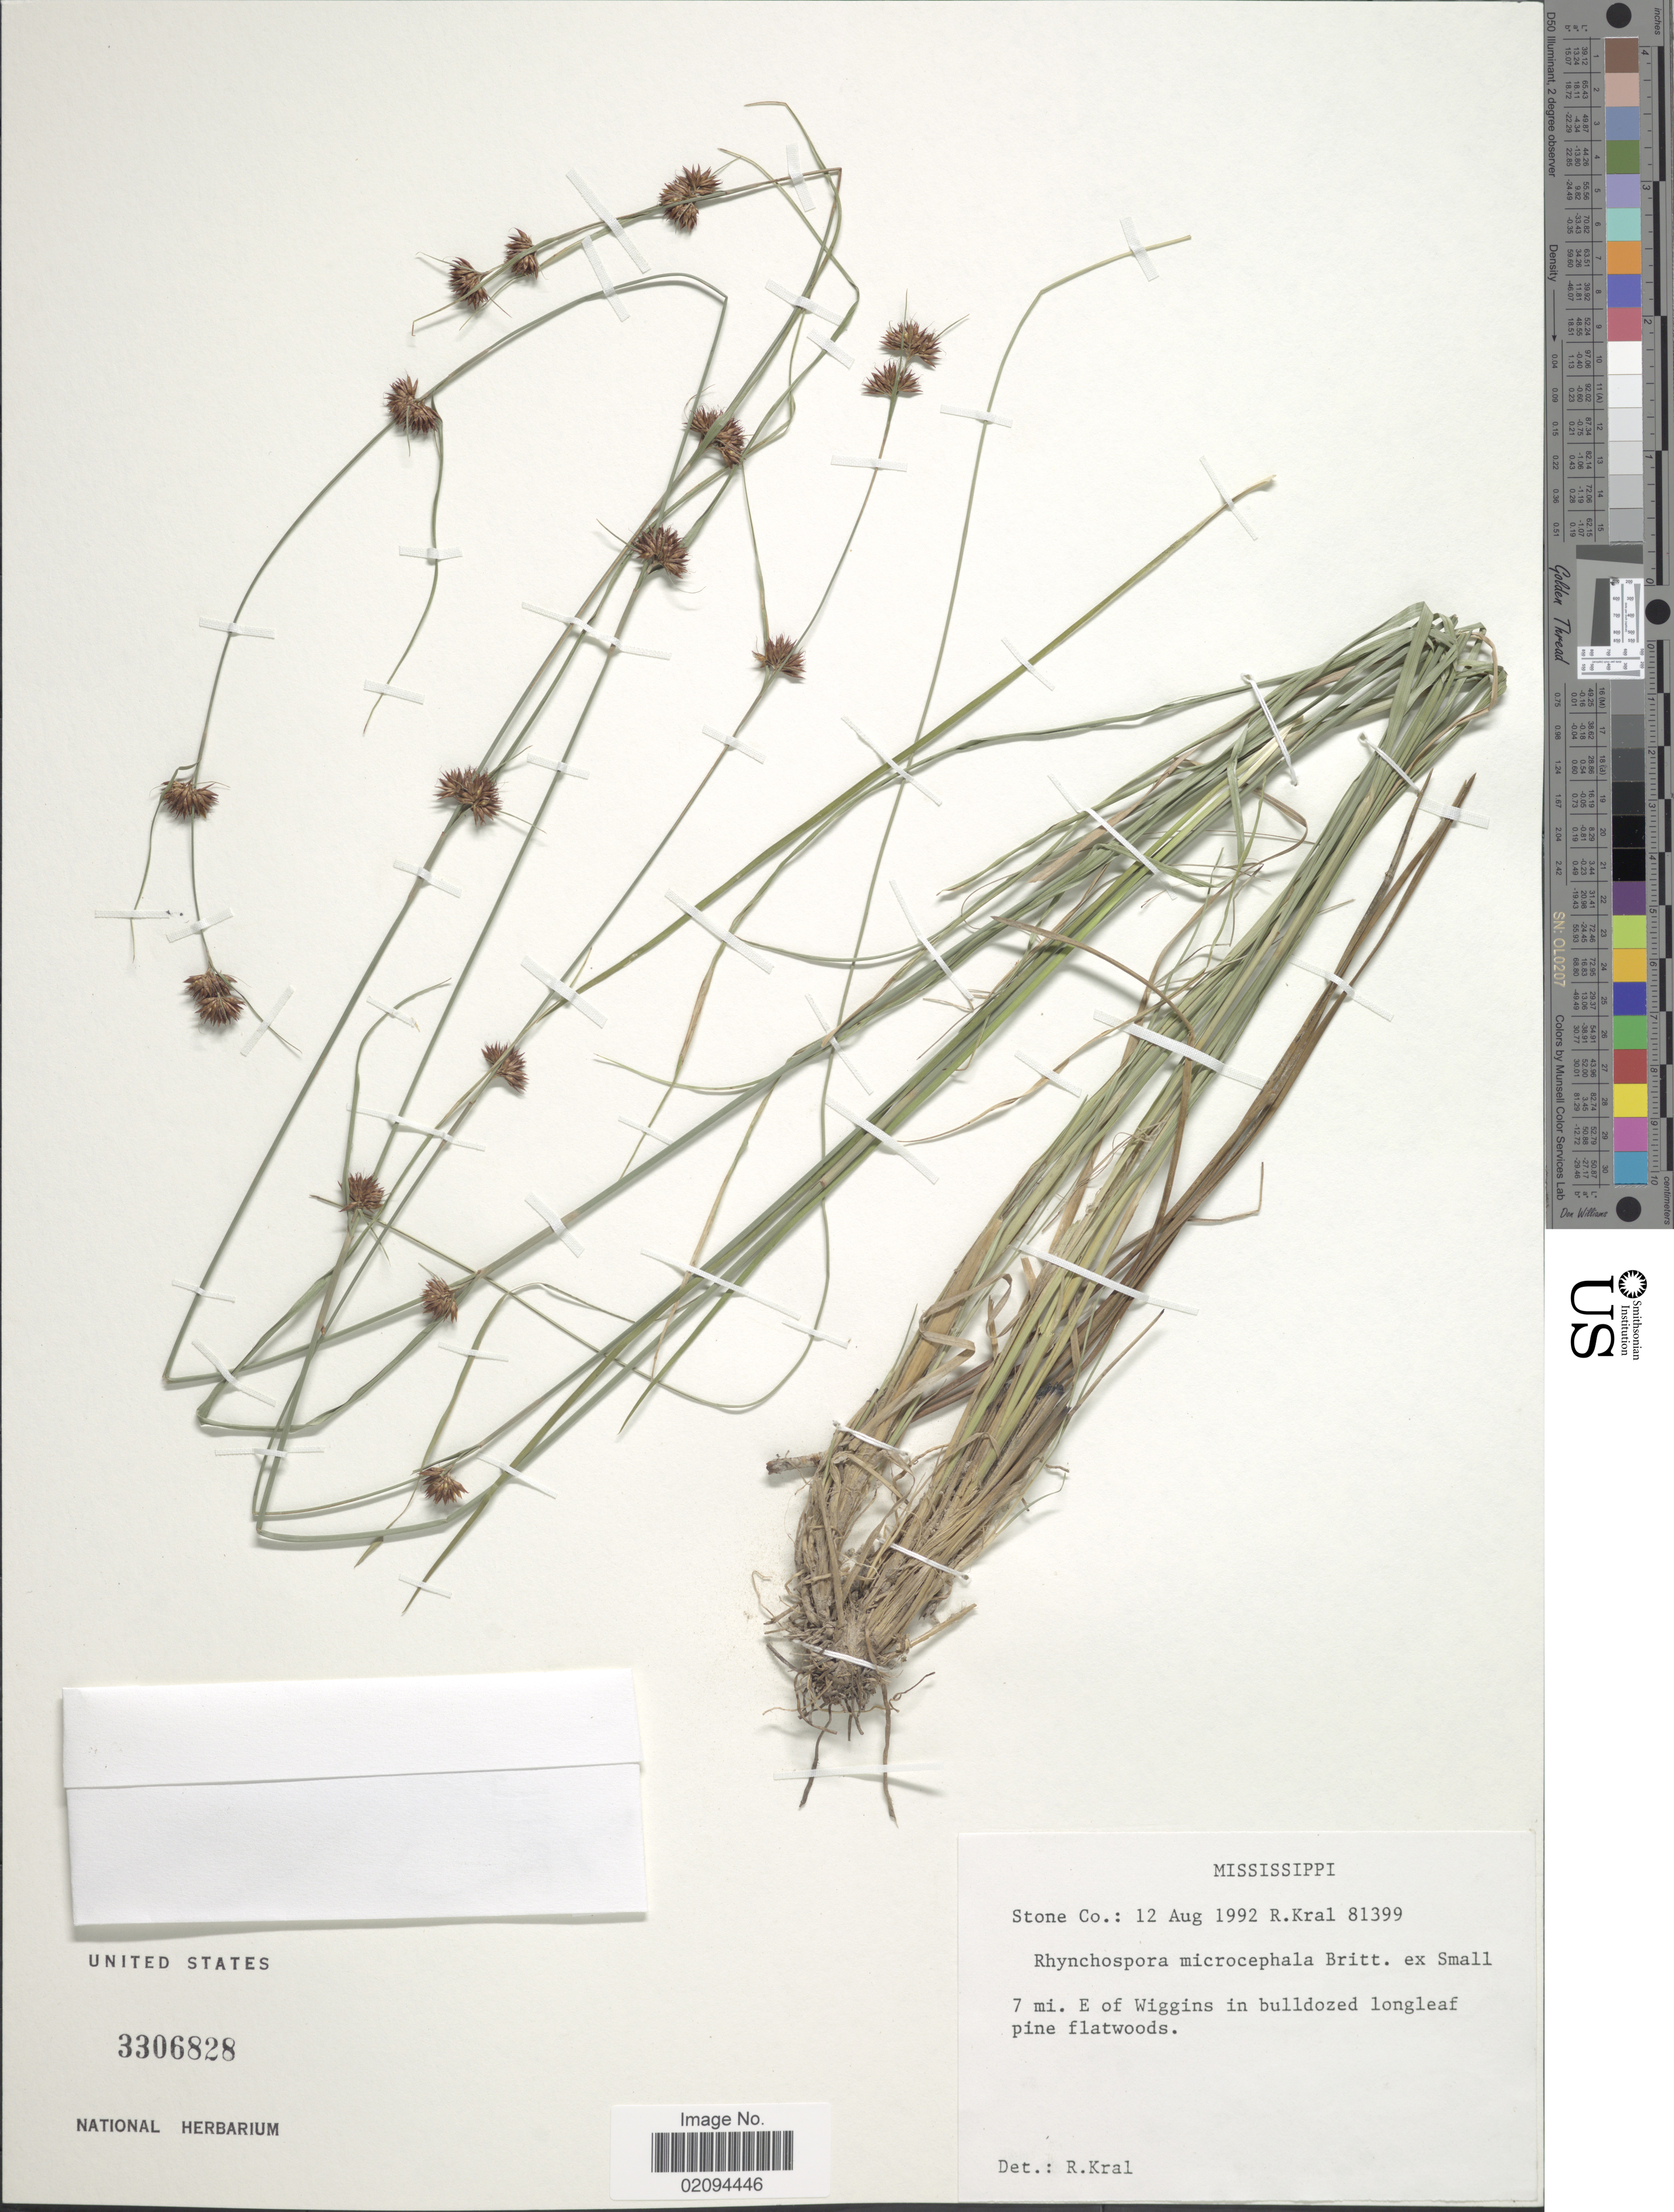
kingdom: Plantae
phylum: Tracheophyta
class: Liliopsida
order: Poales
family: Cyperaceae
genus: Rhynchospora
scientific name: Rhynchospora microcephala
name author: (Britton) Britton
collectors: R. Kral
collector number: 81399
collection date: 1992-08-12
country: United States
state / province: Mississippi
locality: Stone Co. 7 mi. E of Wiggins in bulldozed longleaf pine flatwoods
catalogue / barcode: US 3306828